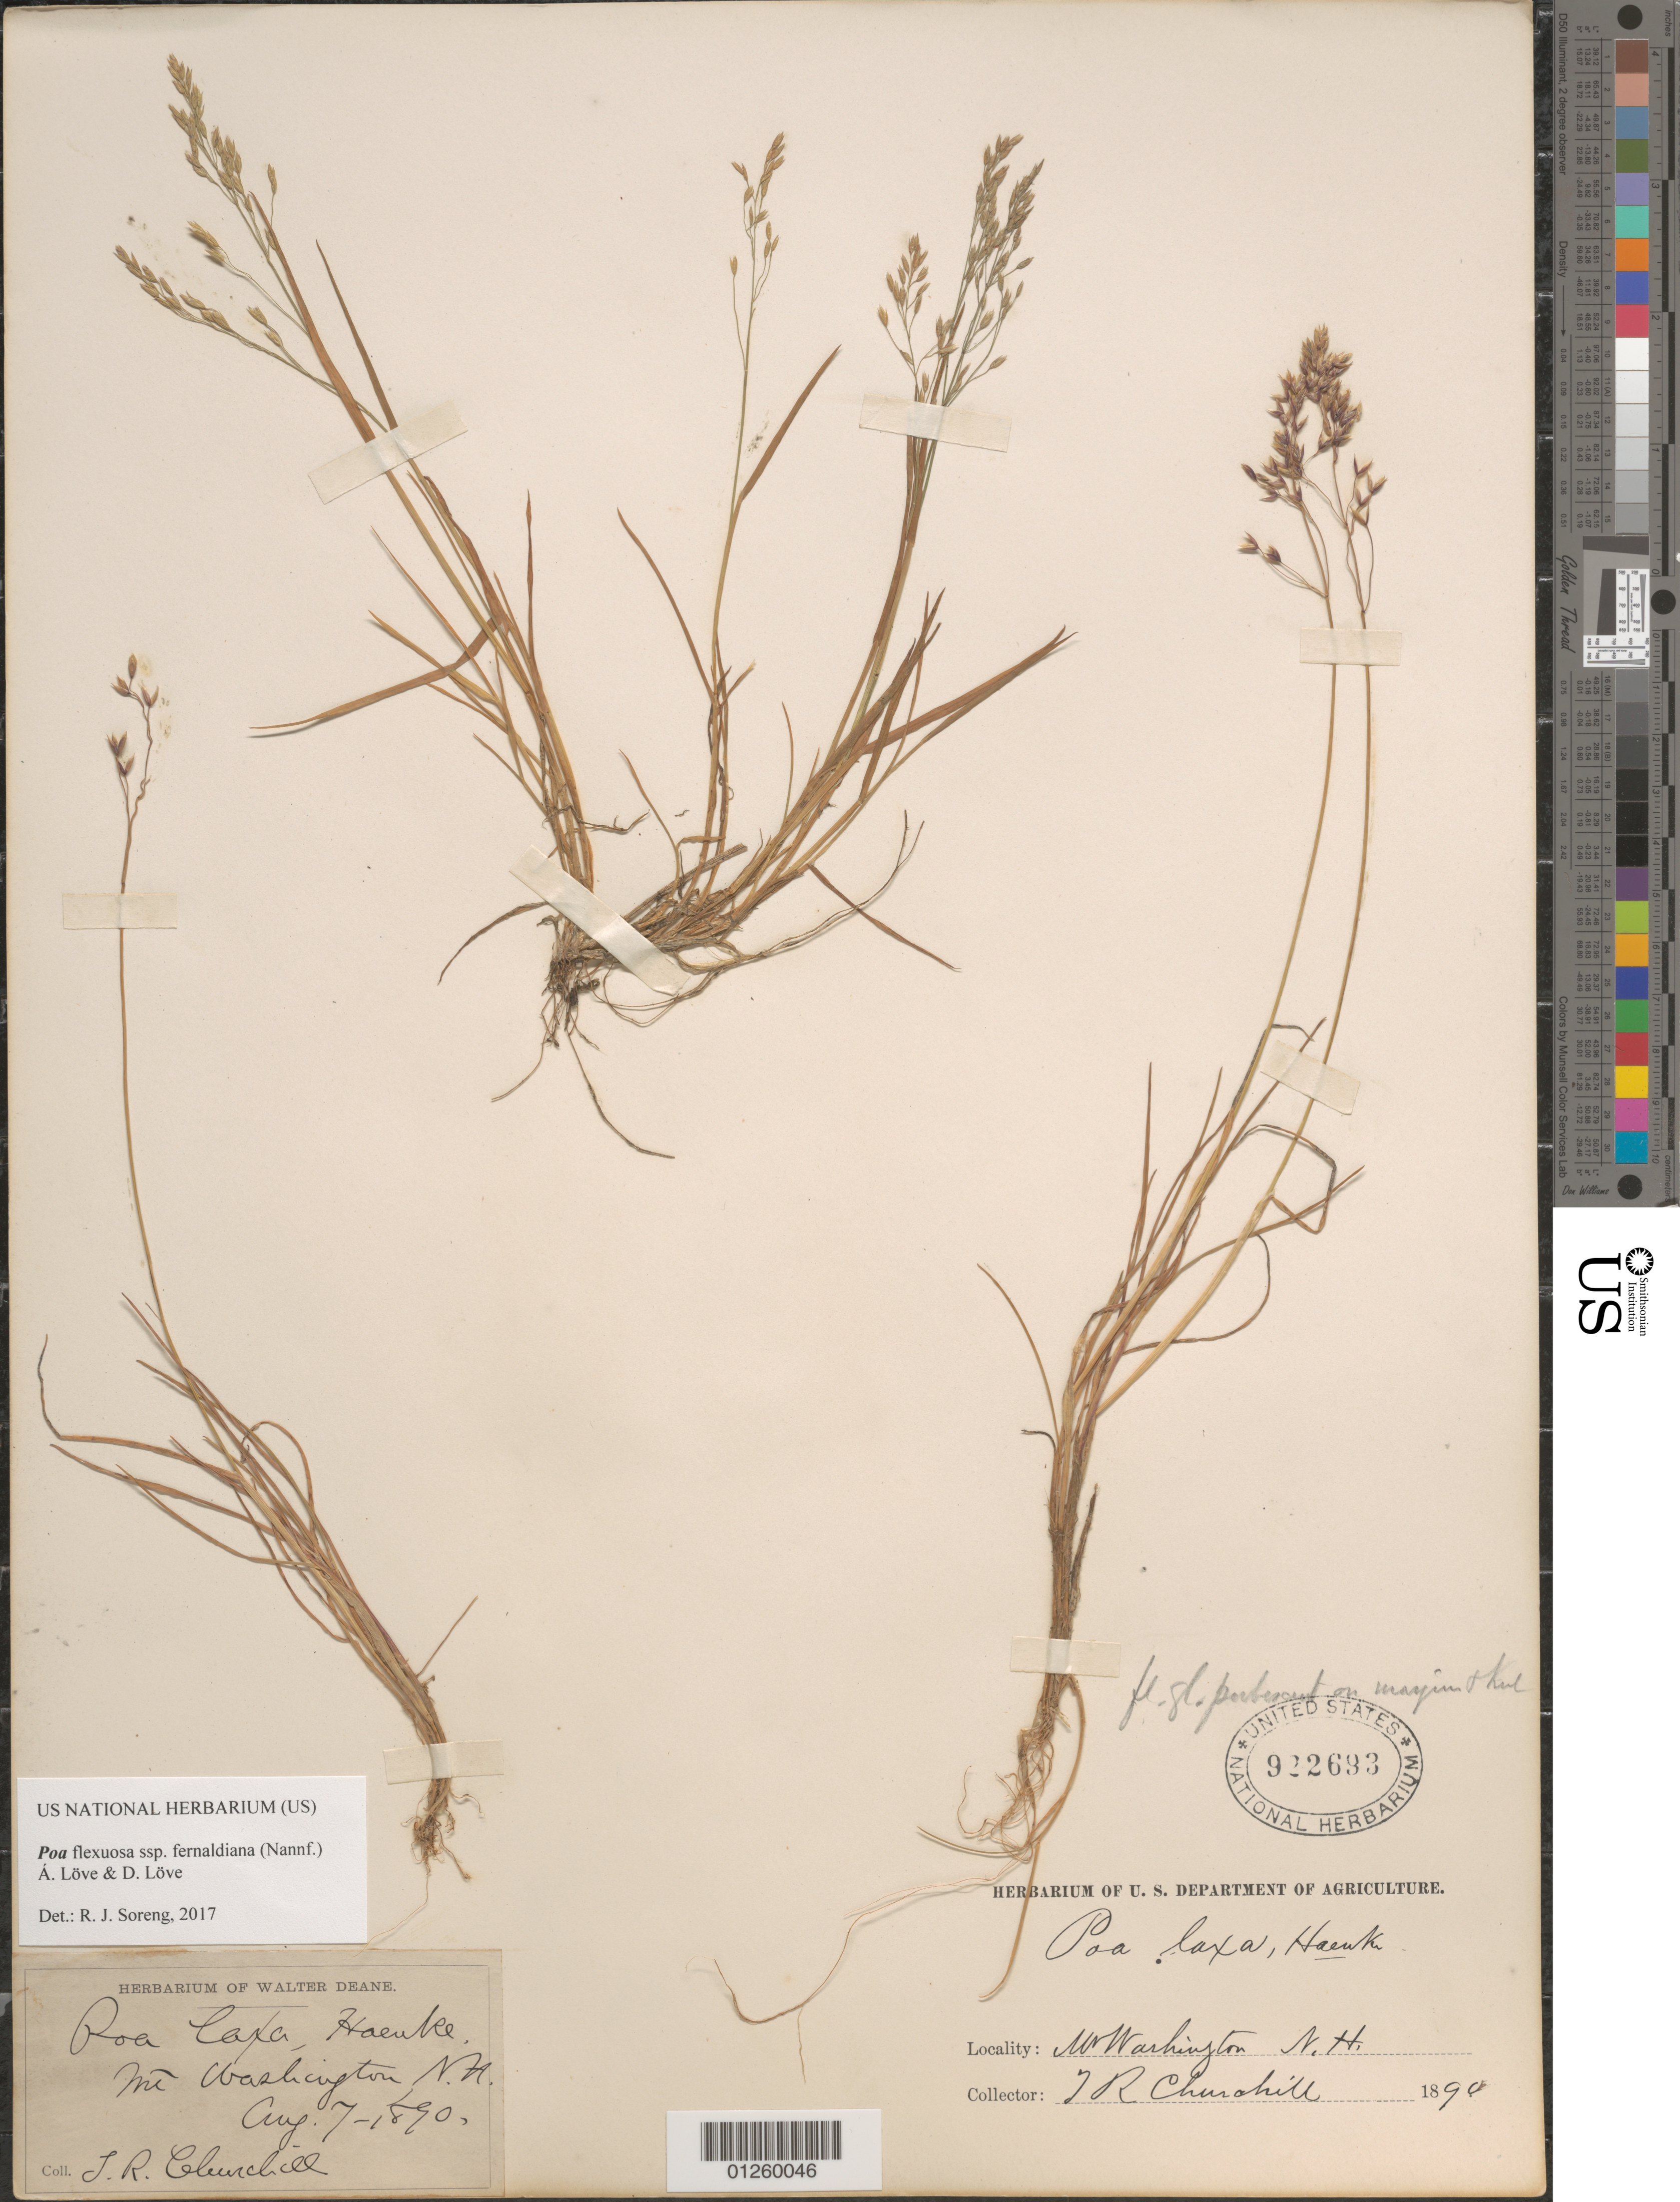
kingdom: Plantae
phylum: Tracheophyta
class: Liliopsida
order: Poales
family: Poaceae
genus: Poa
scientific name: Poa flexuosa Sm. subsp. fernaldiana (Nannf.) Á. Löve & D. Löve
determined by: Soreng, Robert J., Research Associate (BOT), Smithsonian Institution - National Museum of Natural History (UNITED STATES)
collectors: J. R. Churchill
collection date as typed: Aug. 7 - 1890 label Herbarium of Walter Deane; 1890 Herbarium of U.S. Department of Agriculture.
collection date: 1890-08-07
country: United States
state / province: New Hampshire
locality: Mt. Washington, N. H.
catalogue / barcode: US 922693